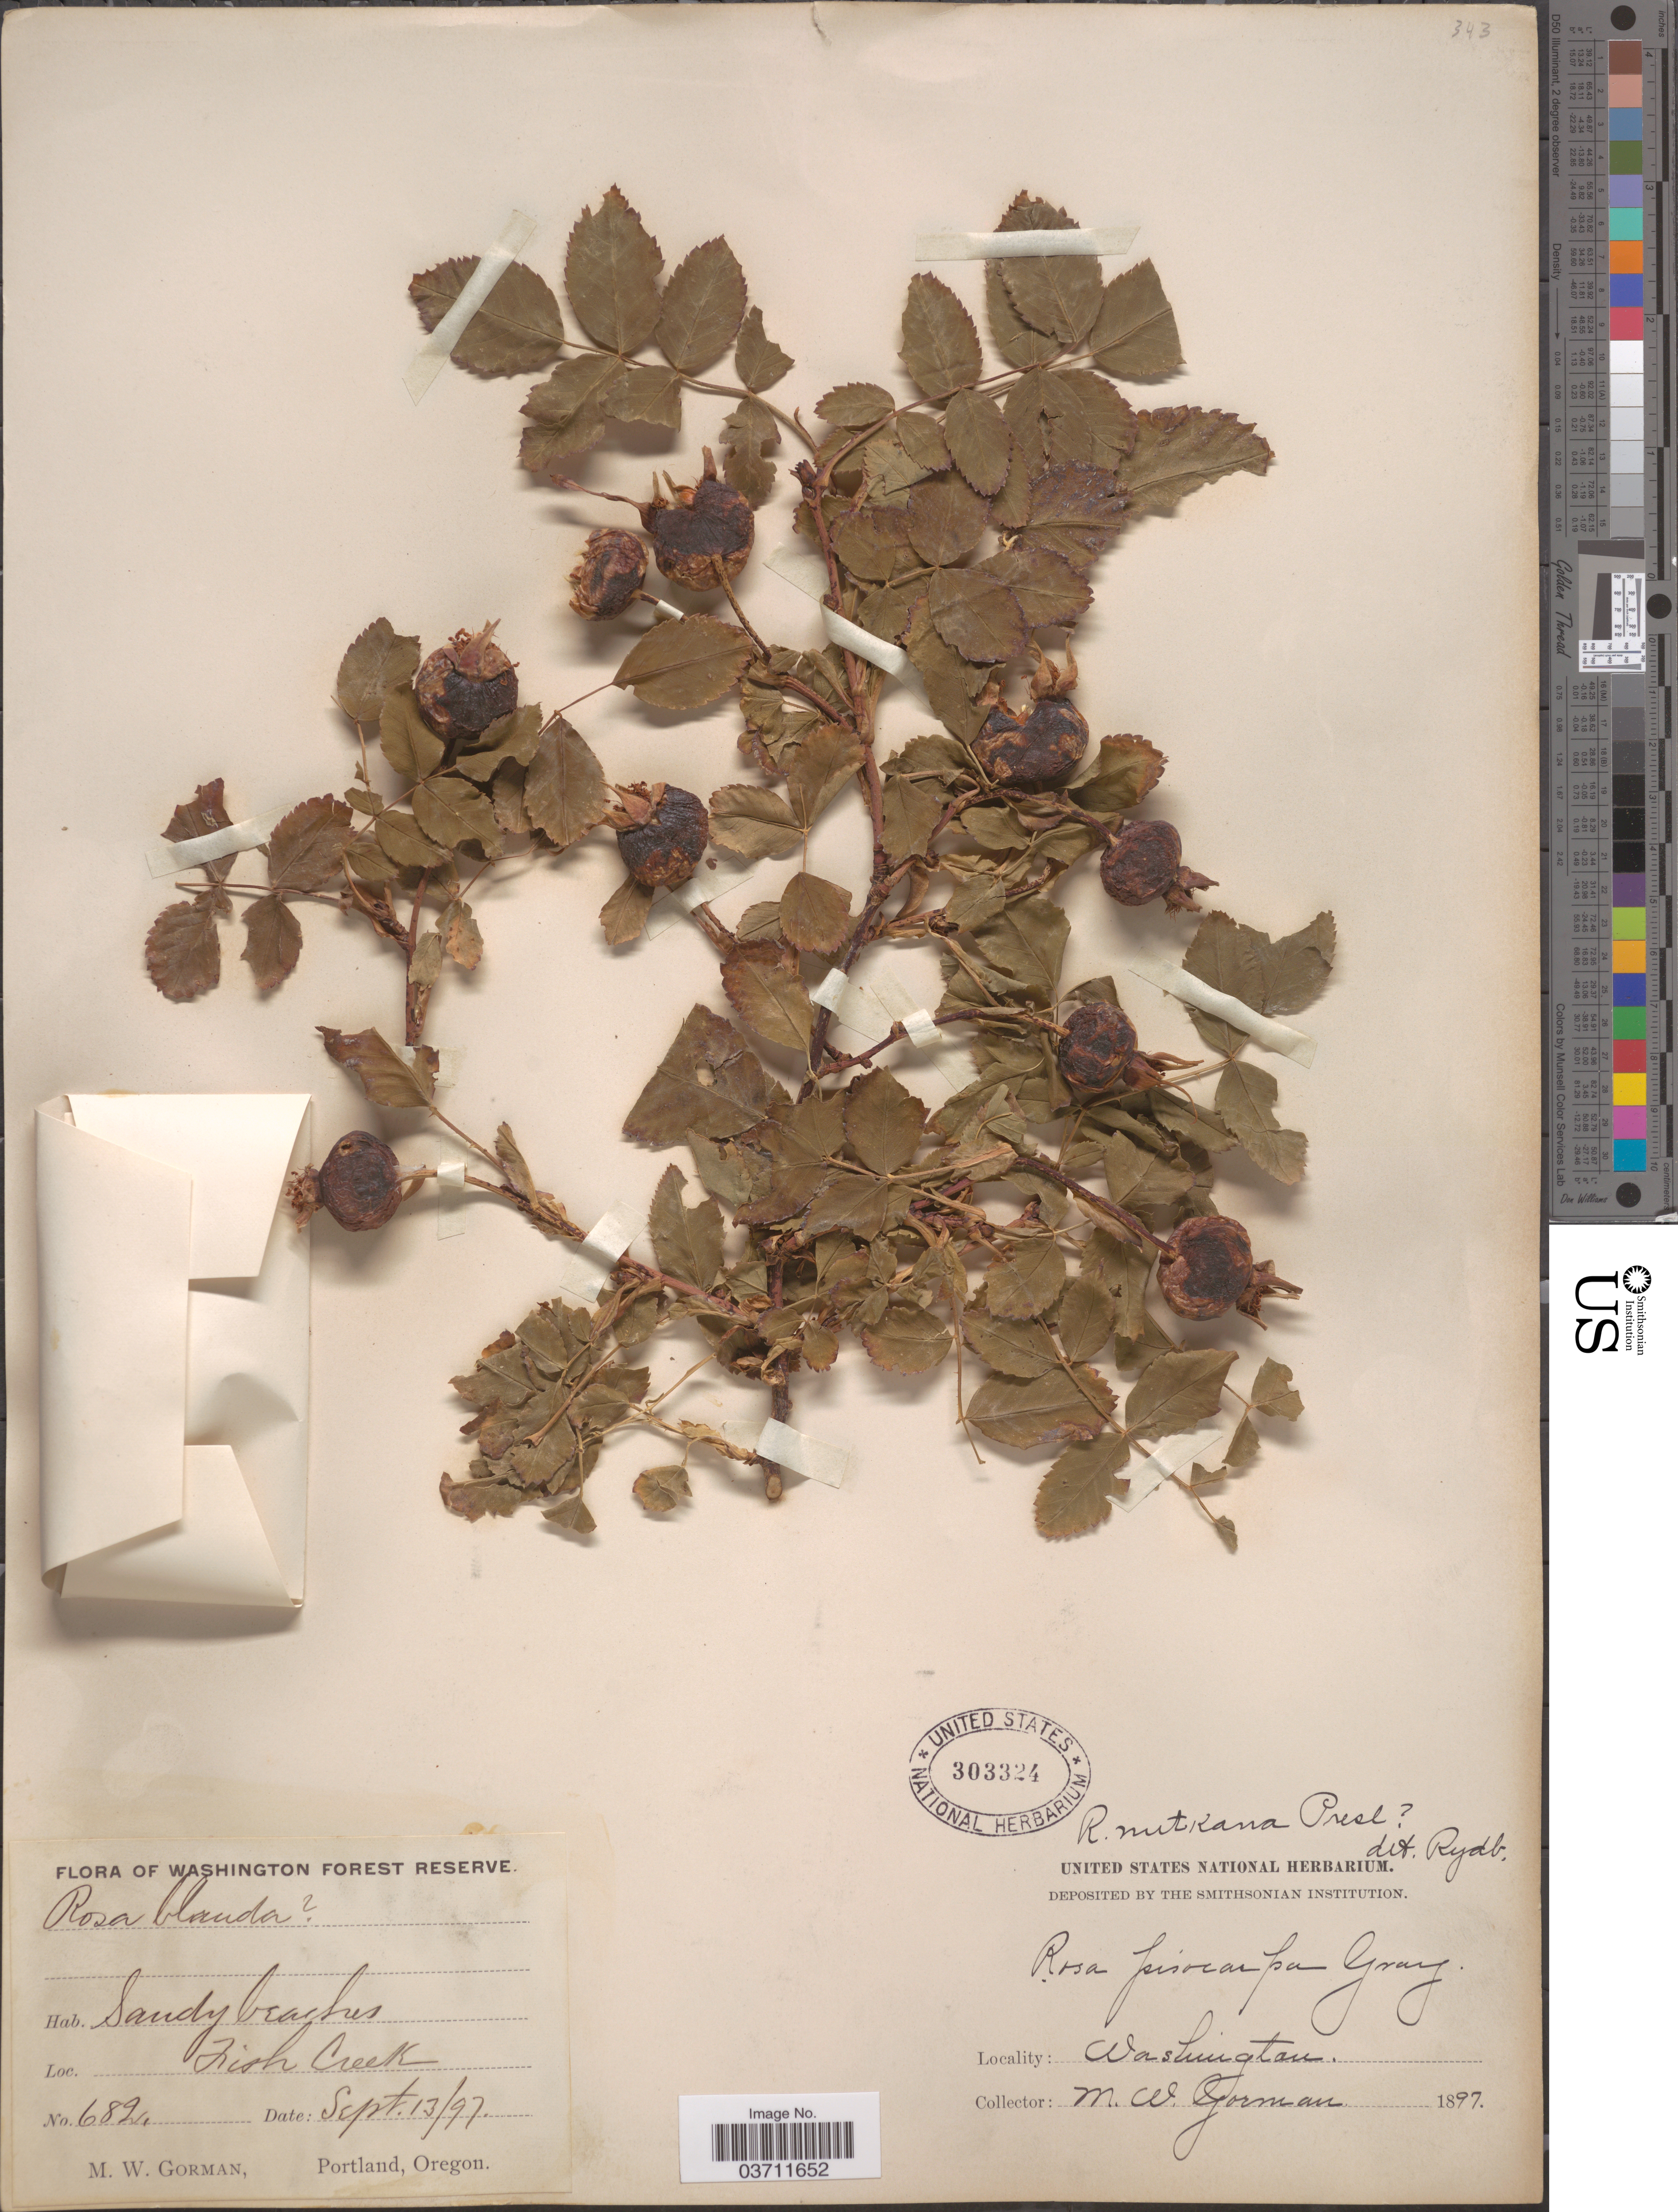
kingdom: Plantae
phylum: Tracheophyta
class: Magnoliopsida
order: Rosales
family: Rosaceae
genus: Rosa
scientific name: Rosa nutkana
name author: C. Presl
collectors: M. W. Gorman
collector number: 682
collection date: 1897-09-13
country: United States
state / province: Washington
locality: Washington Forest Reserve. Fish Creek.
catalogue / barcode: US 303324